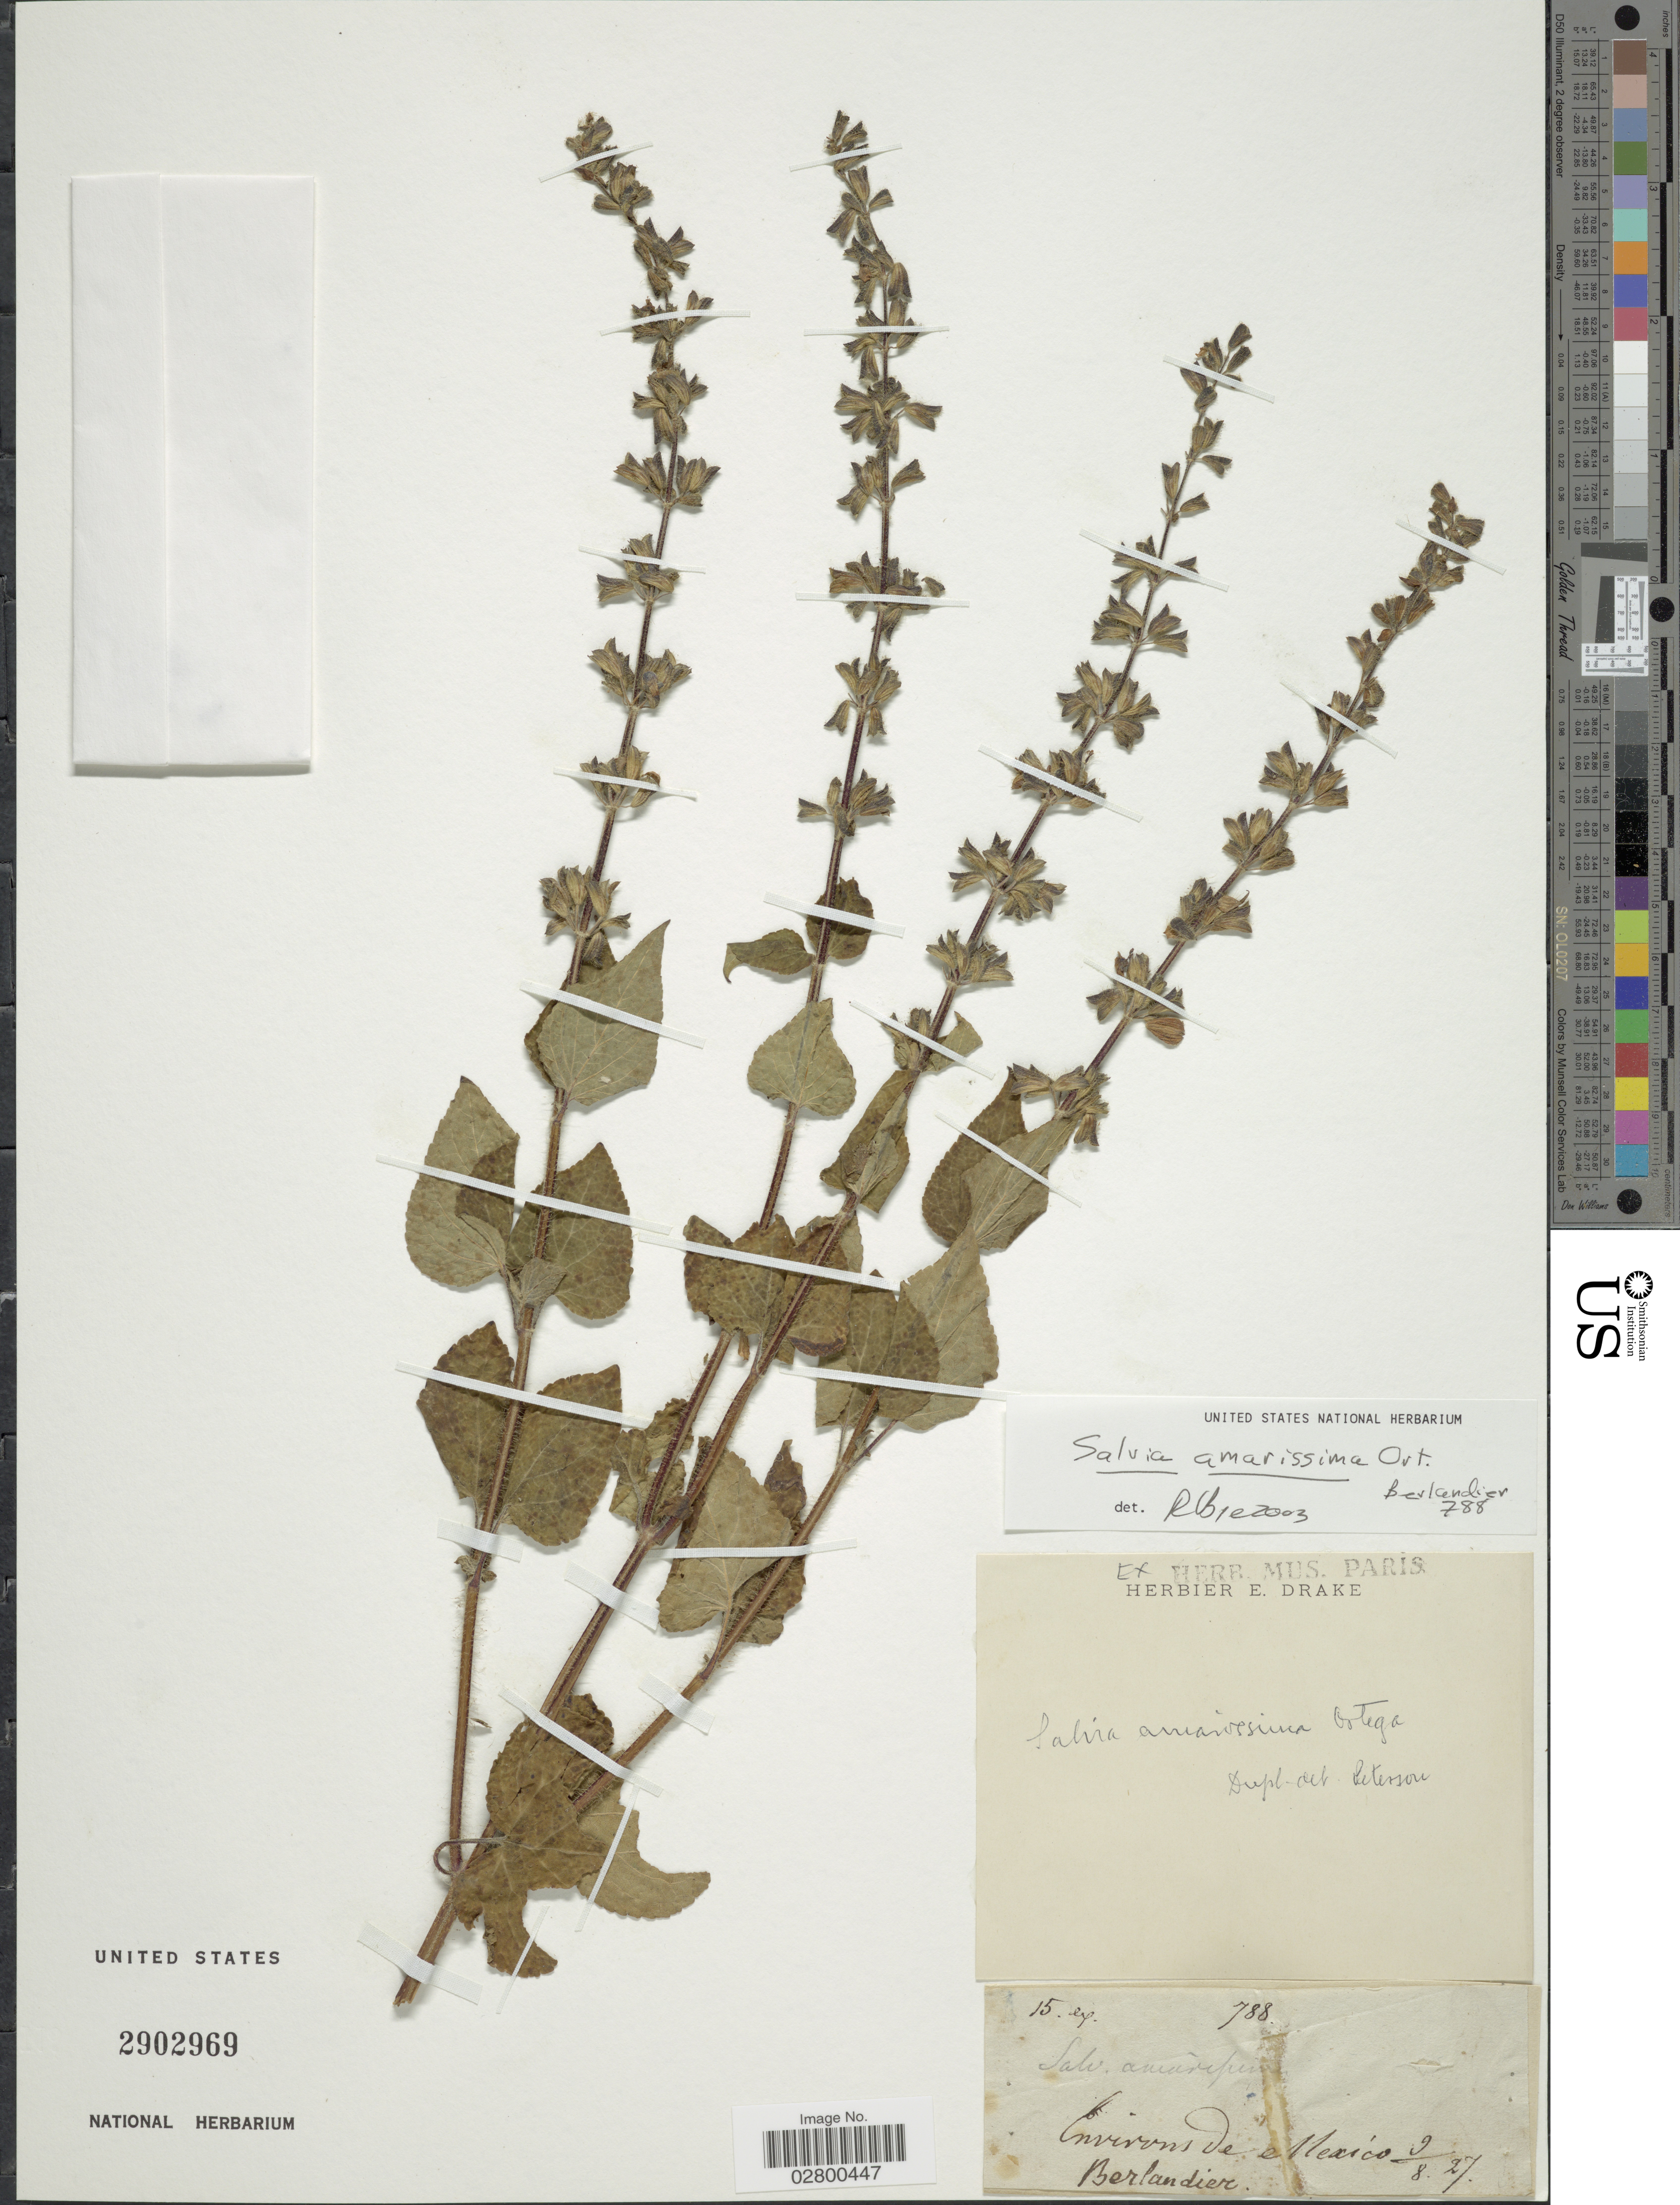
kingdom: Plantae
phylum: Tracheophyta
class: Magnoliopsida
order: Lamiales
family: Lamiaceae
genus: Salvia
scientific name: Salvia amarissima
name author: Orteg.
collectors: J. L. Berlandier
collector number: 788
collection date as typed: Transcribed d/m/y: 9/8/27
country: Mexico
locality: Environs de Mexico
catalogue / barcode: US 2902969